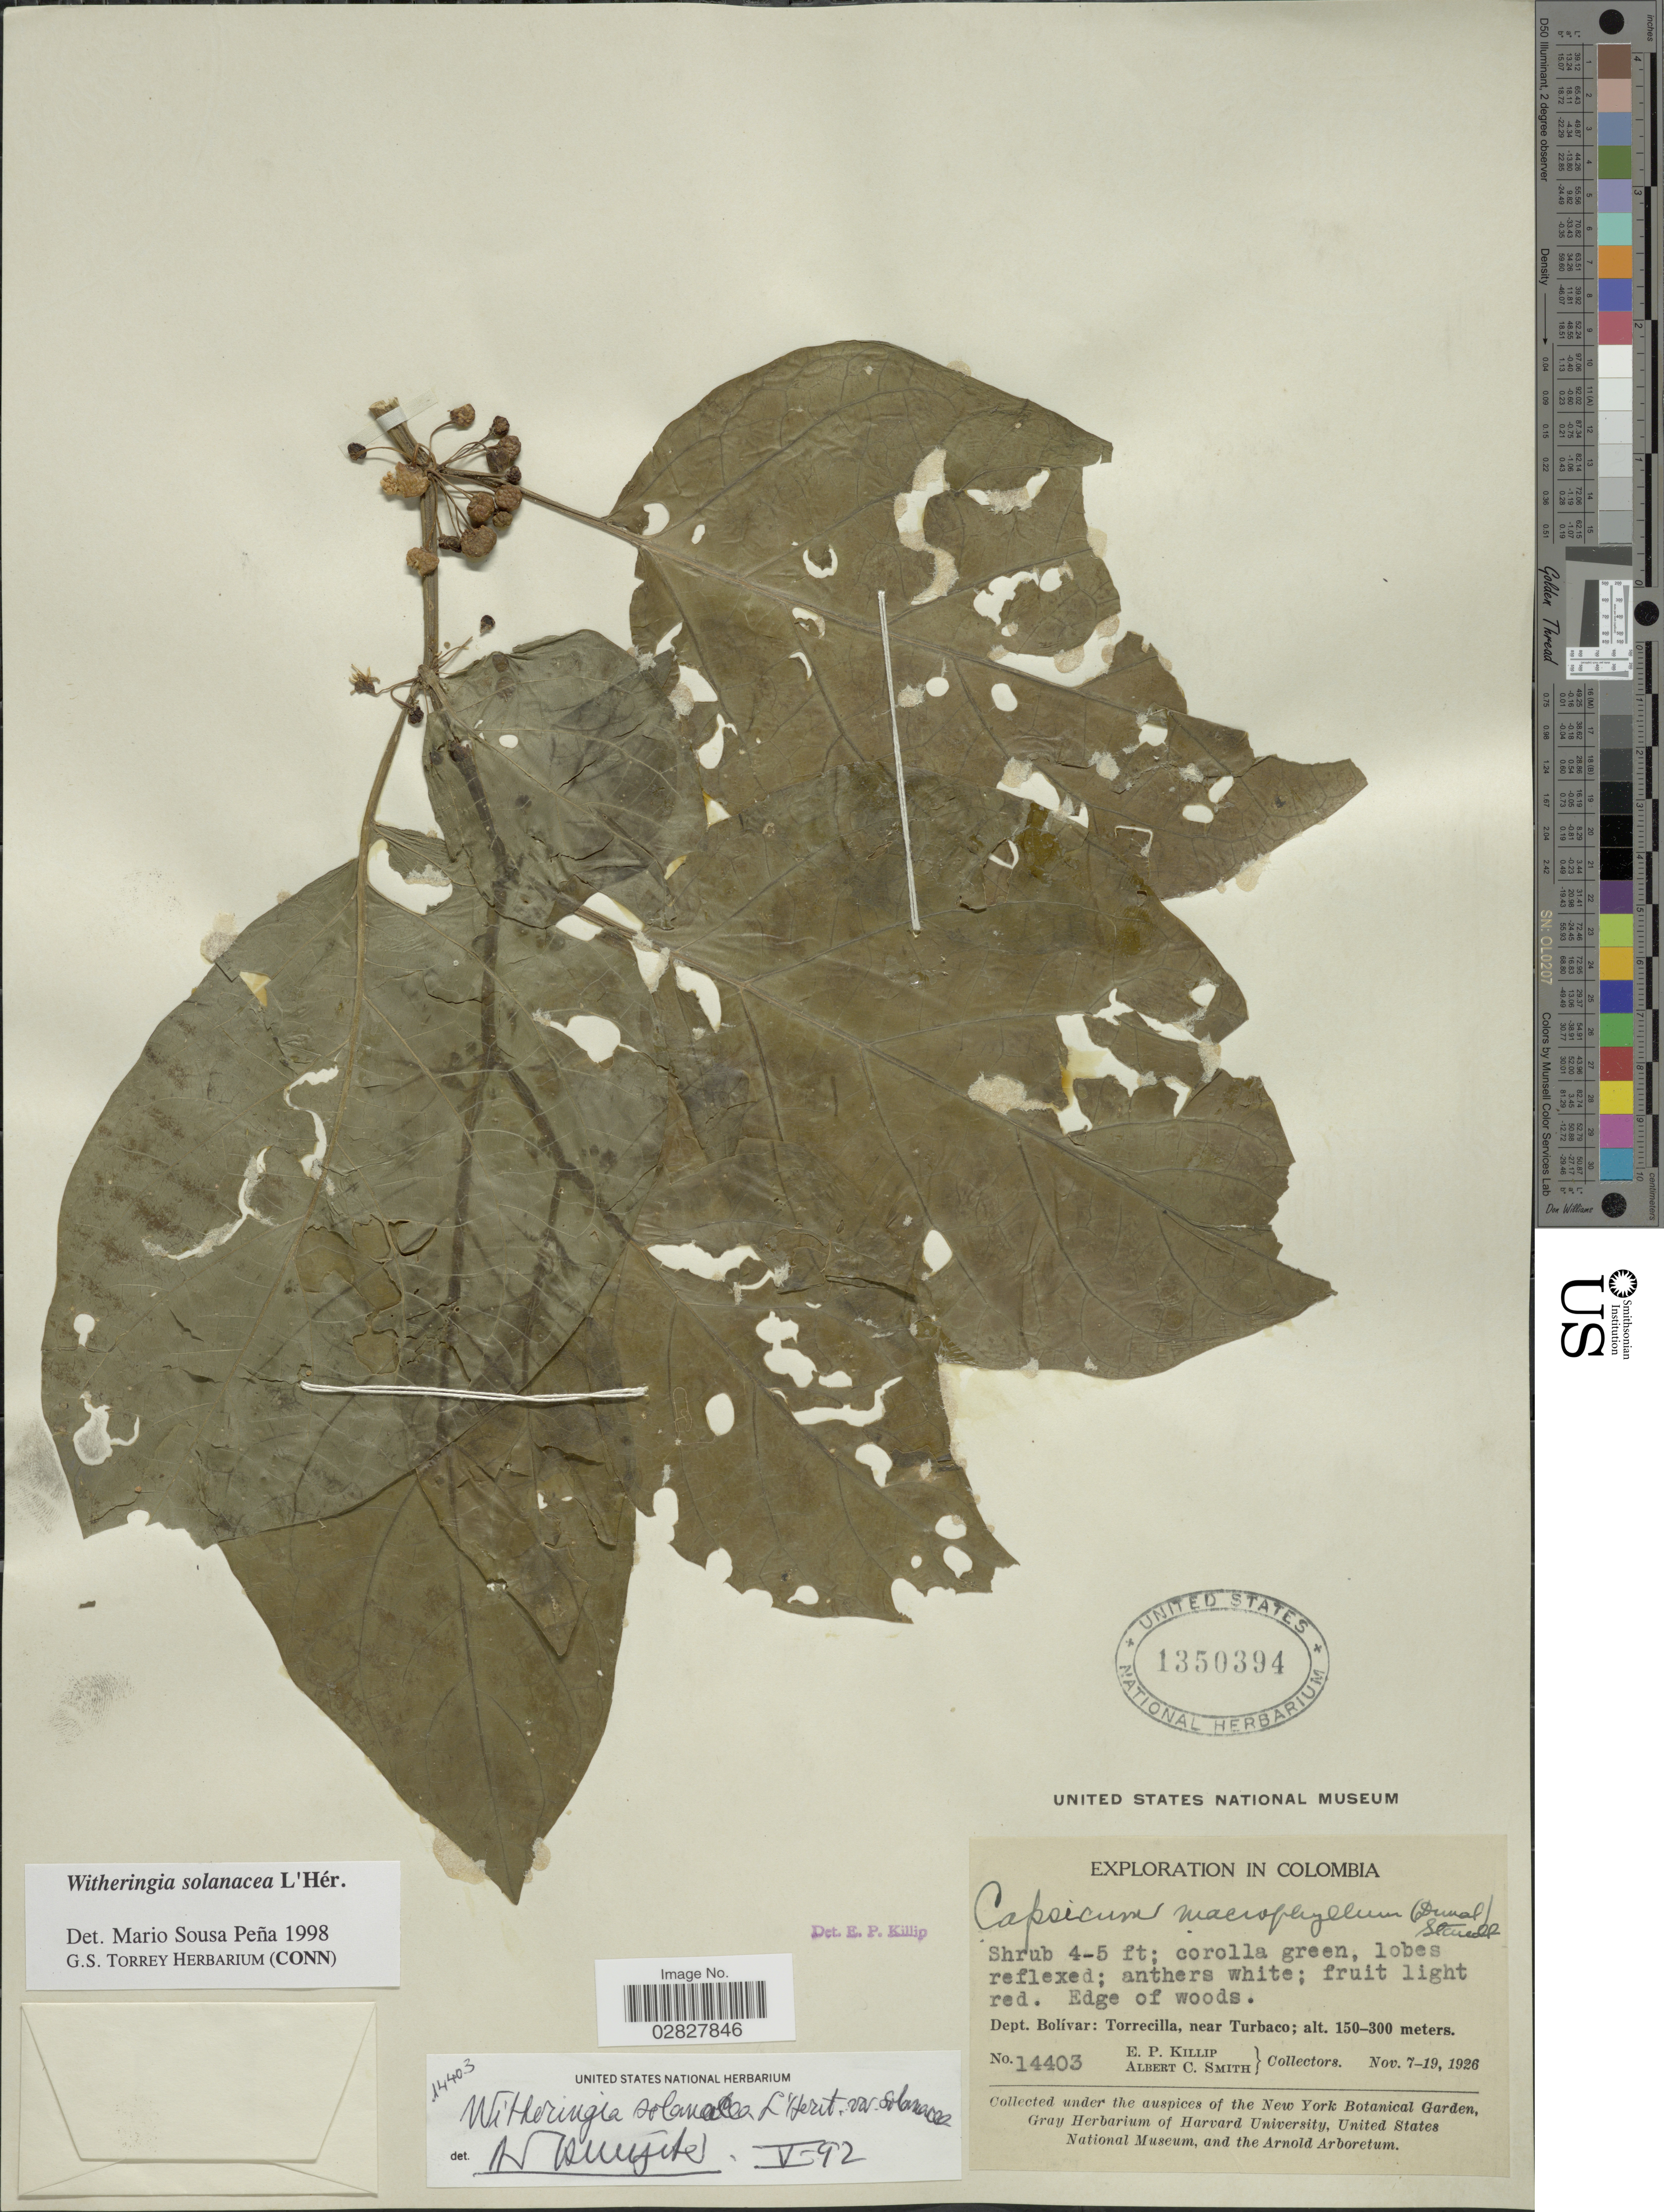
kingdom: Plantae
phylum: Tracheophyta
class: Magnoliopsida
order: Solanales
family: Solanaceae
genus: Witheringia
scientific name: Witheringia solanacea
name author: L'Hér.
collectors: E. P. Killip & A. C. Smith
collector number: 14403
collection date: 1926-11-07/1926-11-19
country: Colombia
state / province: Bolívar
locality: Dept. Bolívar: Torrecilla, near Turbaco.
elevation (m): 150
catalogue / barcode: US 1350394